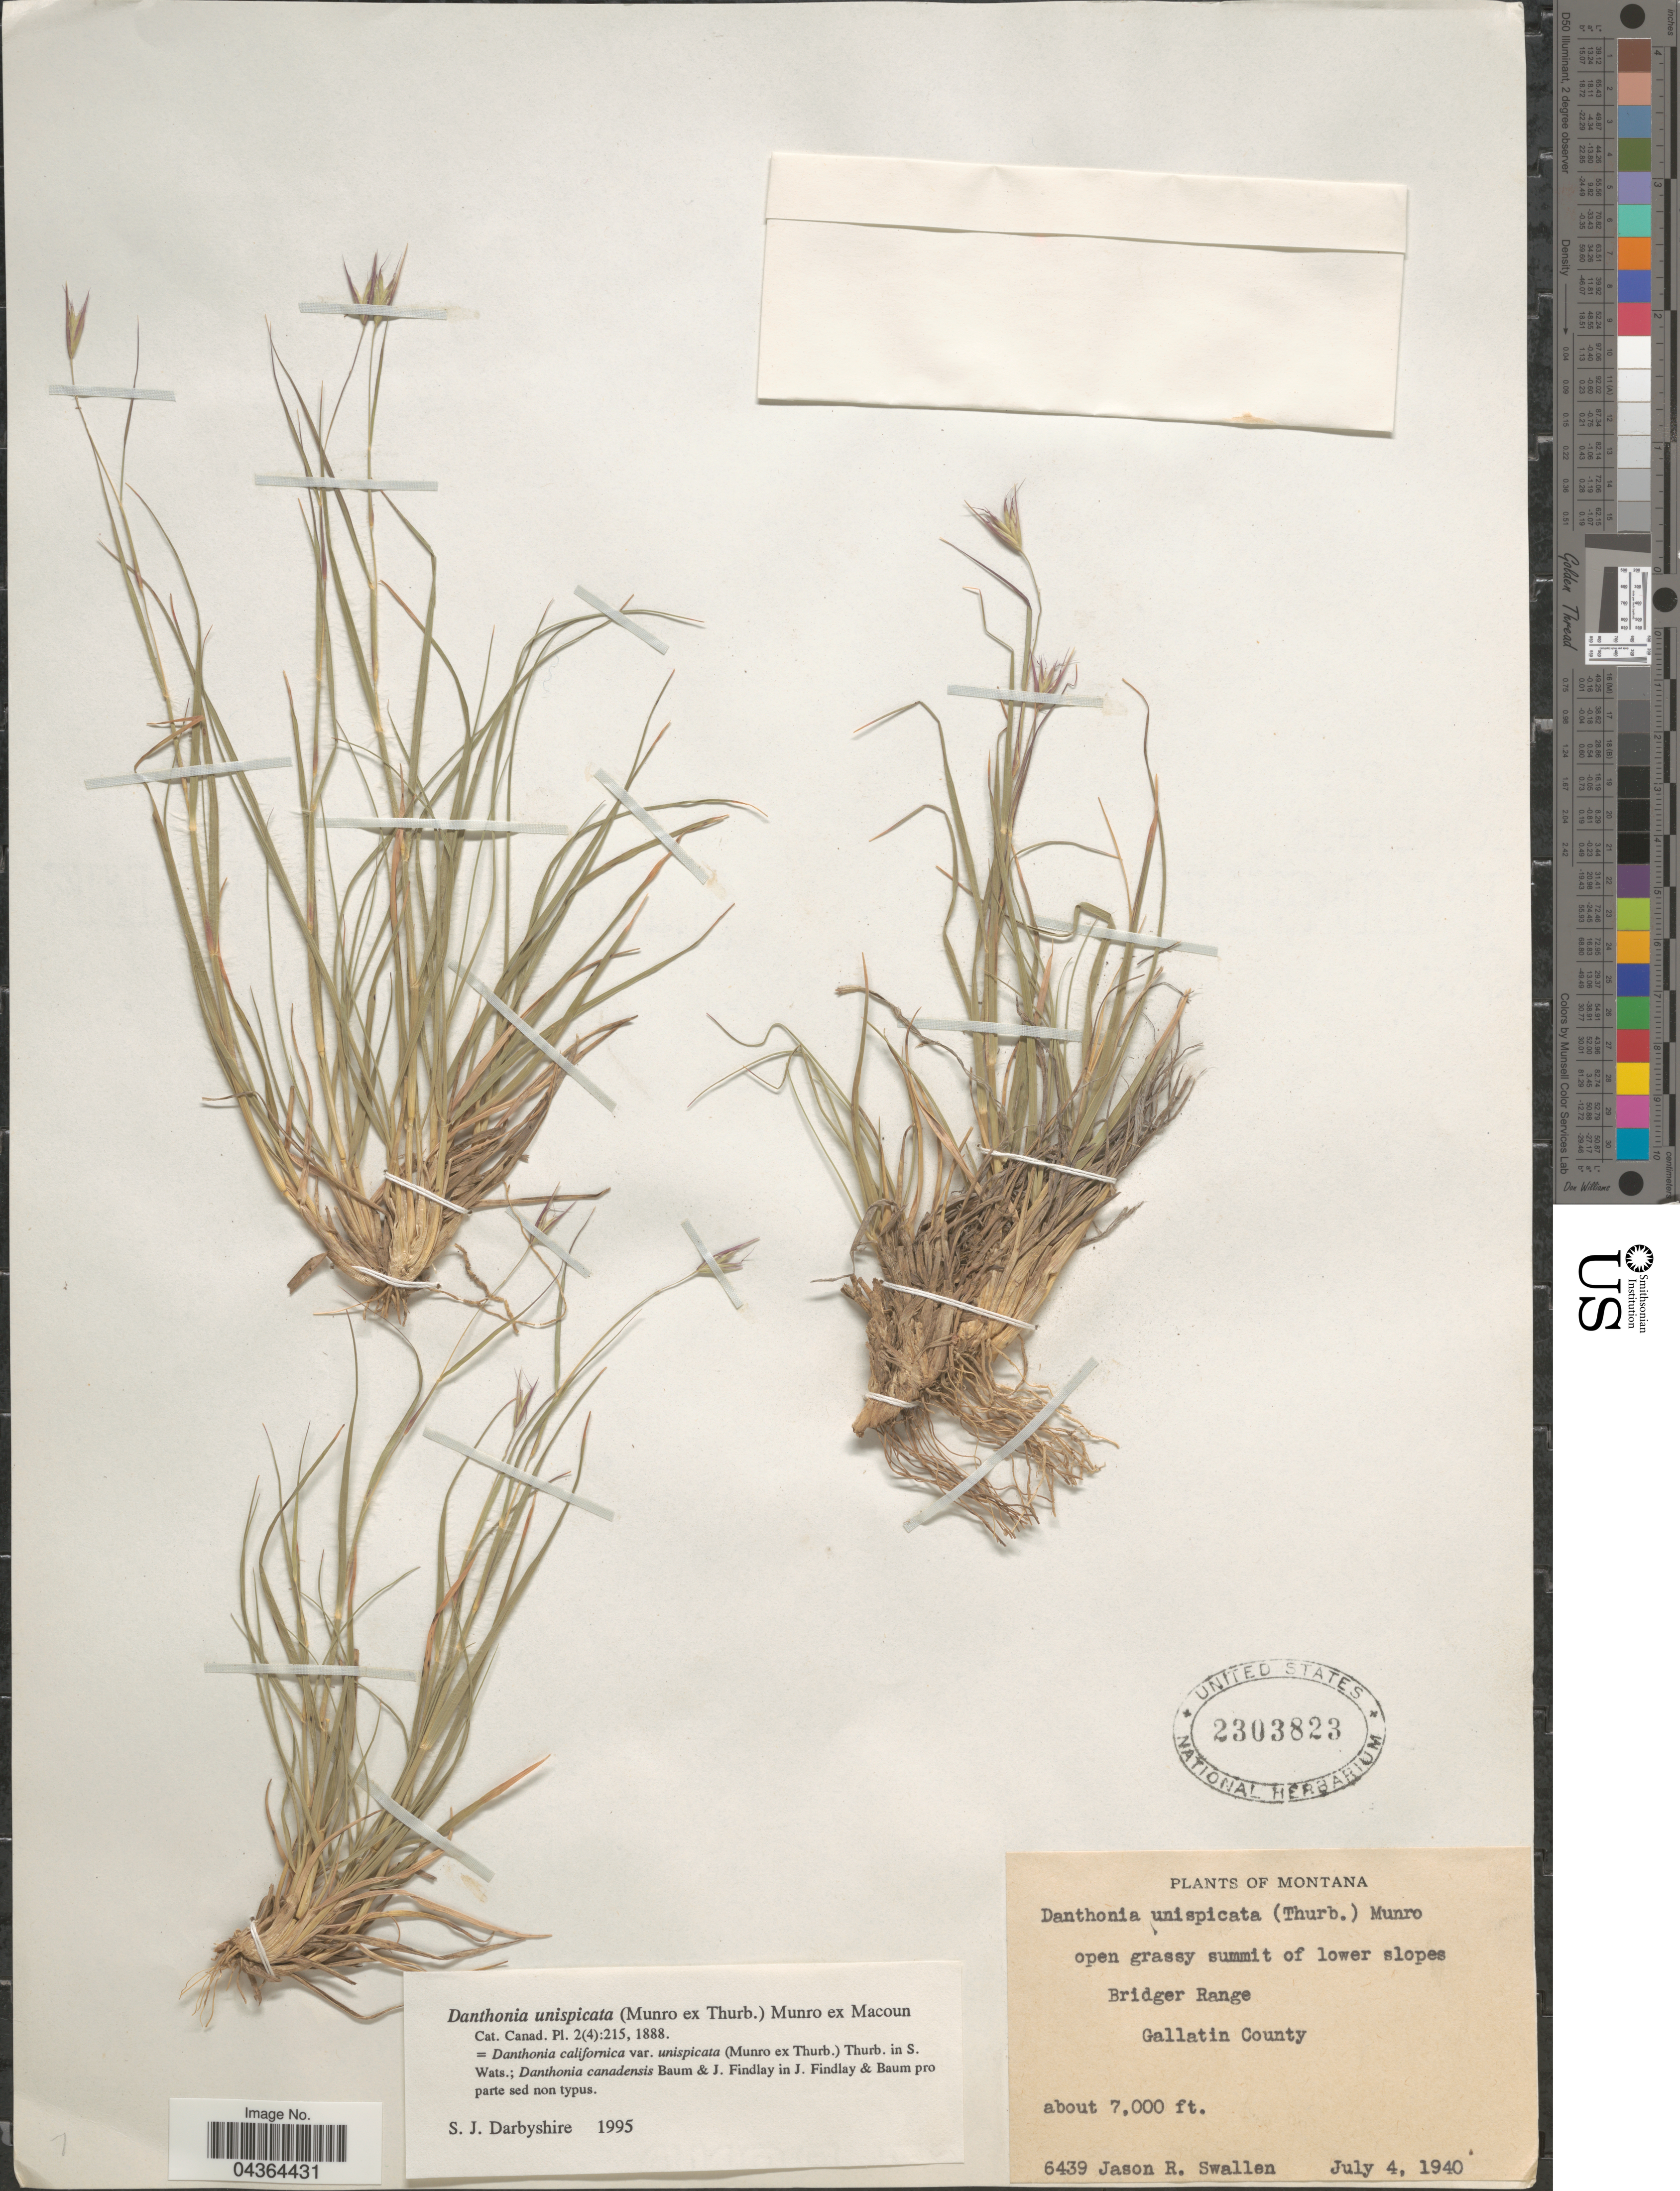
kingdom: Plantae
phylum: Tracheophyta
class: Liliopsida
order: Poales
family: Poaceae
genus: Danthonia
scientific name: Danthonia unispicata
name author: (Thurb.) Munro ex Macoun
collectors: J. R. Swallen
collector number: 6439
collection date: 1940-07-04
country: United States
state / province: Montana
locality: Open grassy summit of lower slopes Bridger Range. Gallatin County.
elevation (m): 2134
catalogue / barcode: US 2303823